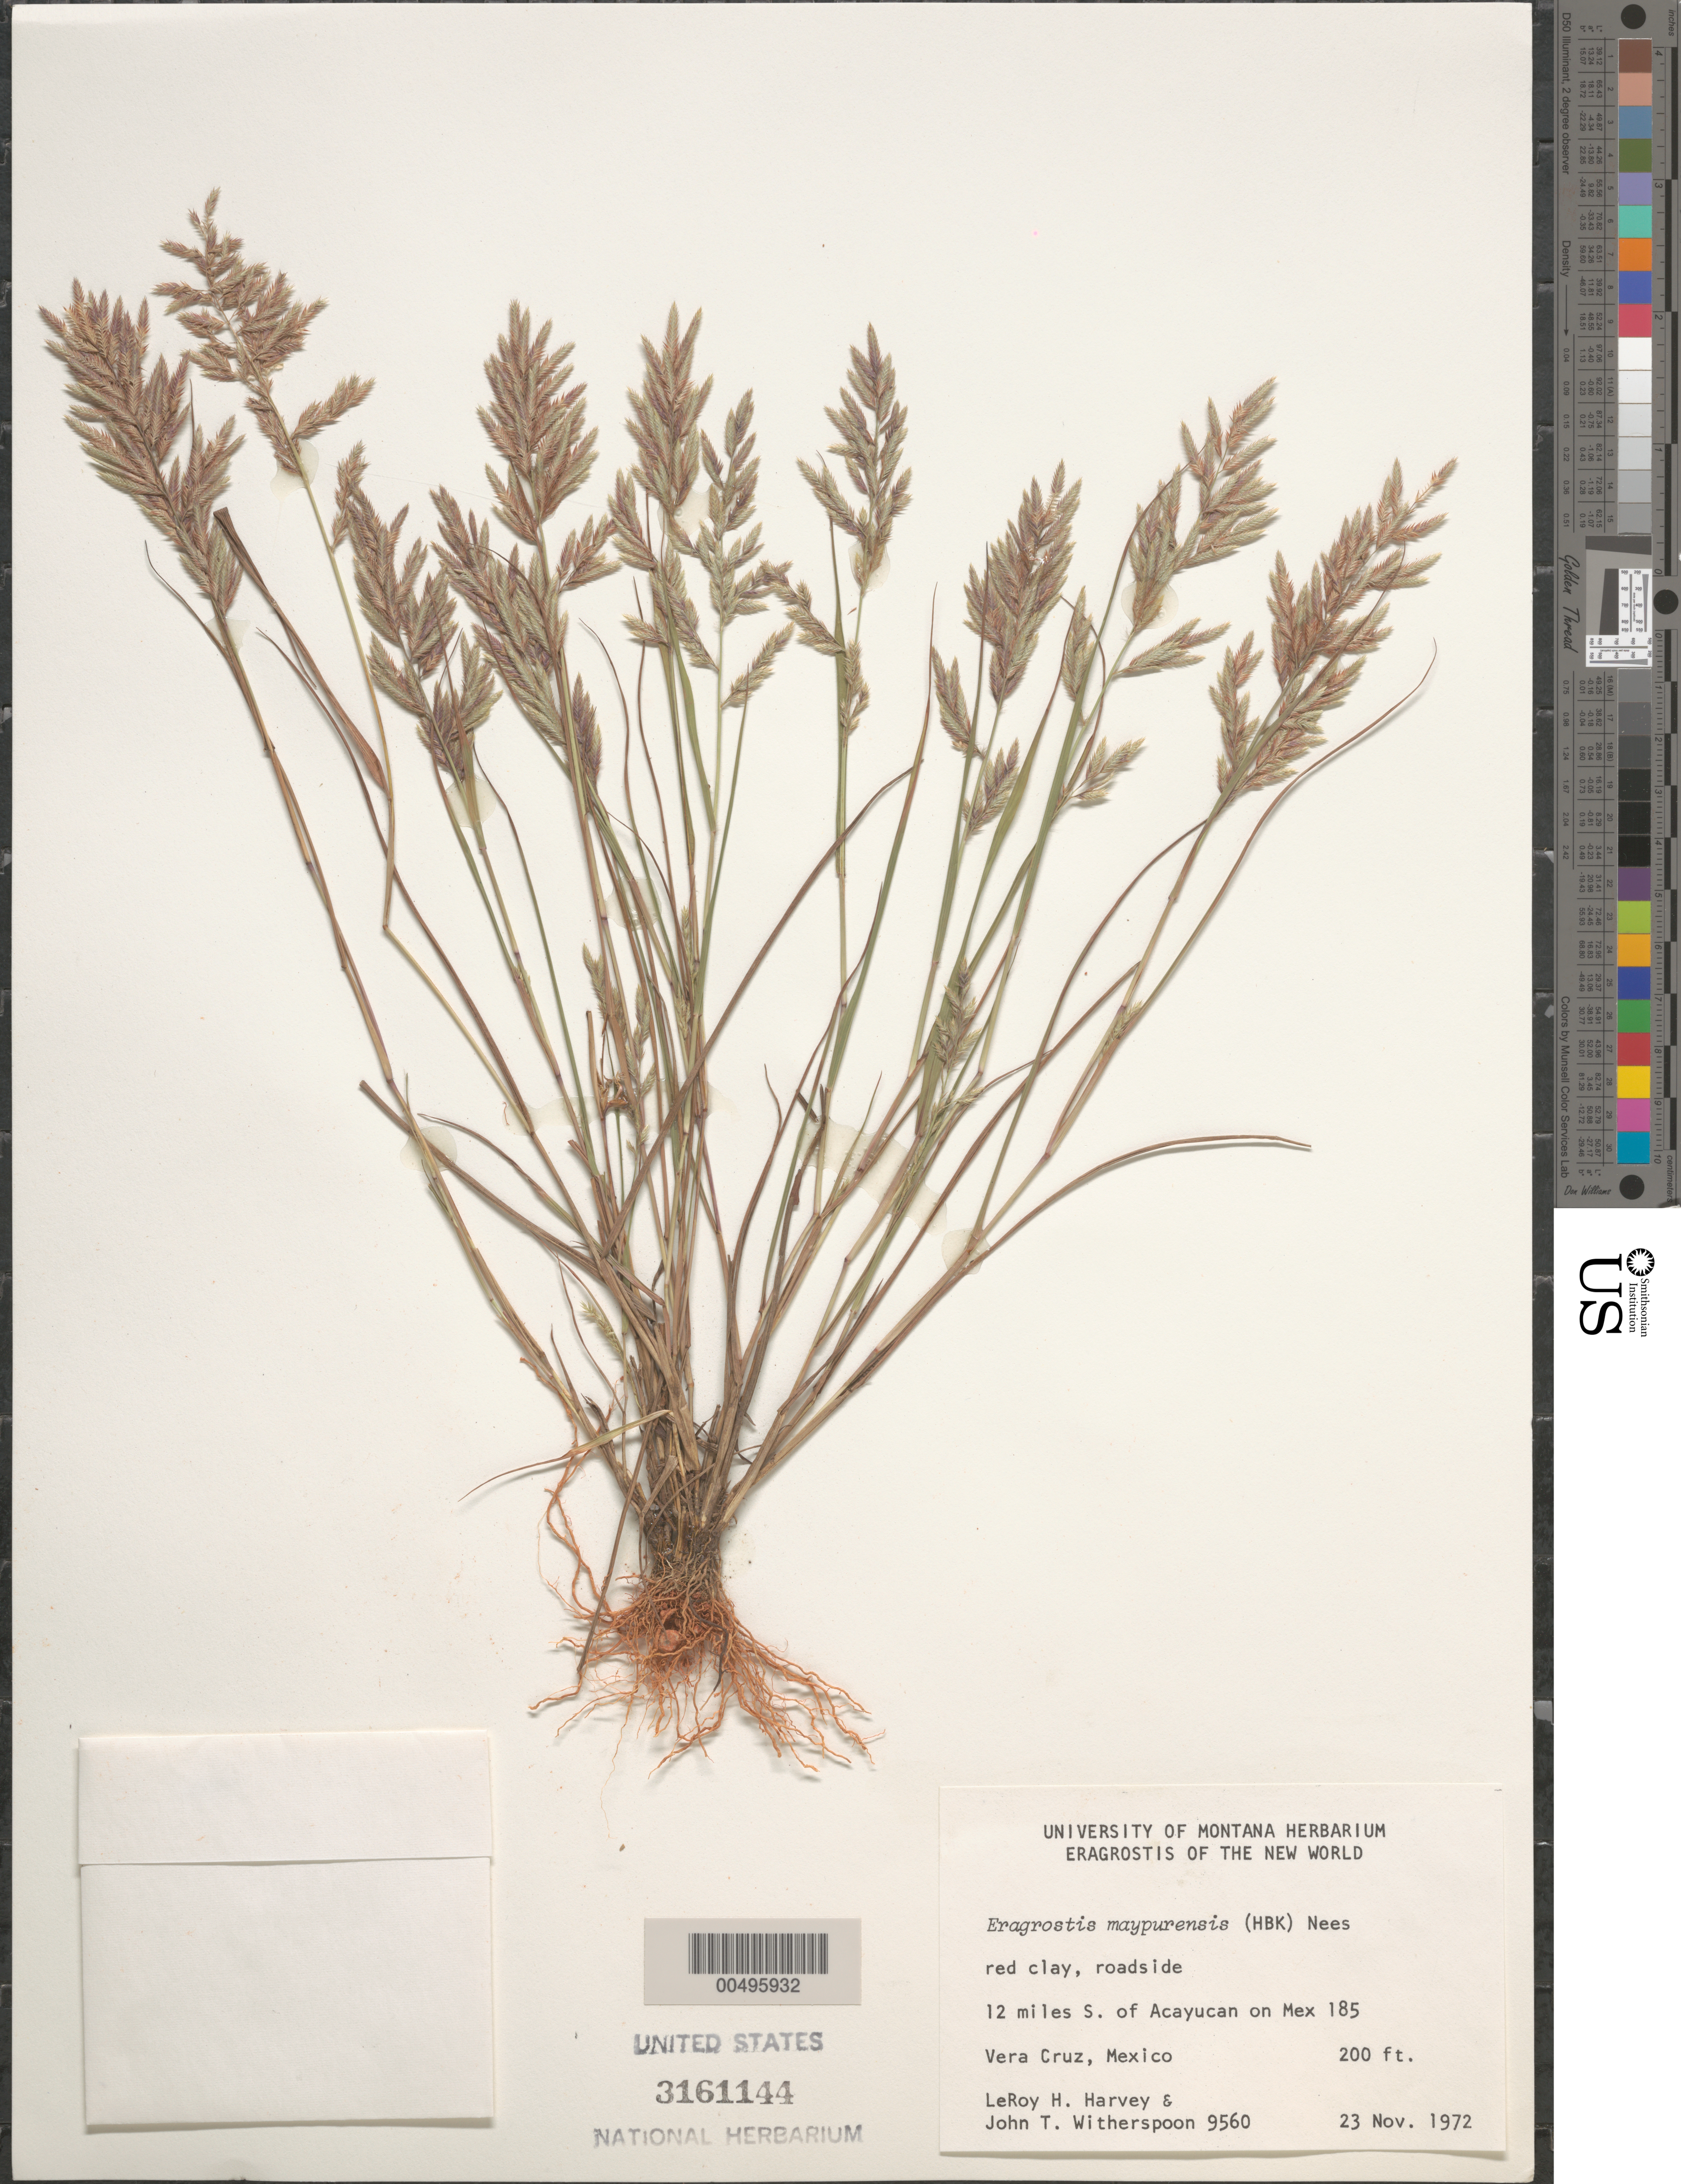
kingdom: Plantae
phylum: Tracheophyta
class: Liliopsida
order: Poales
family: Poaceae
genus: Eragrostis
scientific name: Eragrostis maypurensis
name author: (Kunth) Steud.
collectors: L. H. Harvey & J. Witherspoon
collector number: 9560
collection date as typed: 23 Nov 1972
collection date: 1972-11-23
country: Mexico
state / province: Veracruz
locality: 12 mi S of Acayucan on Mex 185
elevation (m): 61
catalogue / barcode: US 3161144